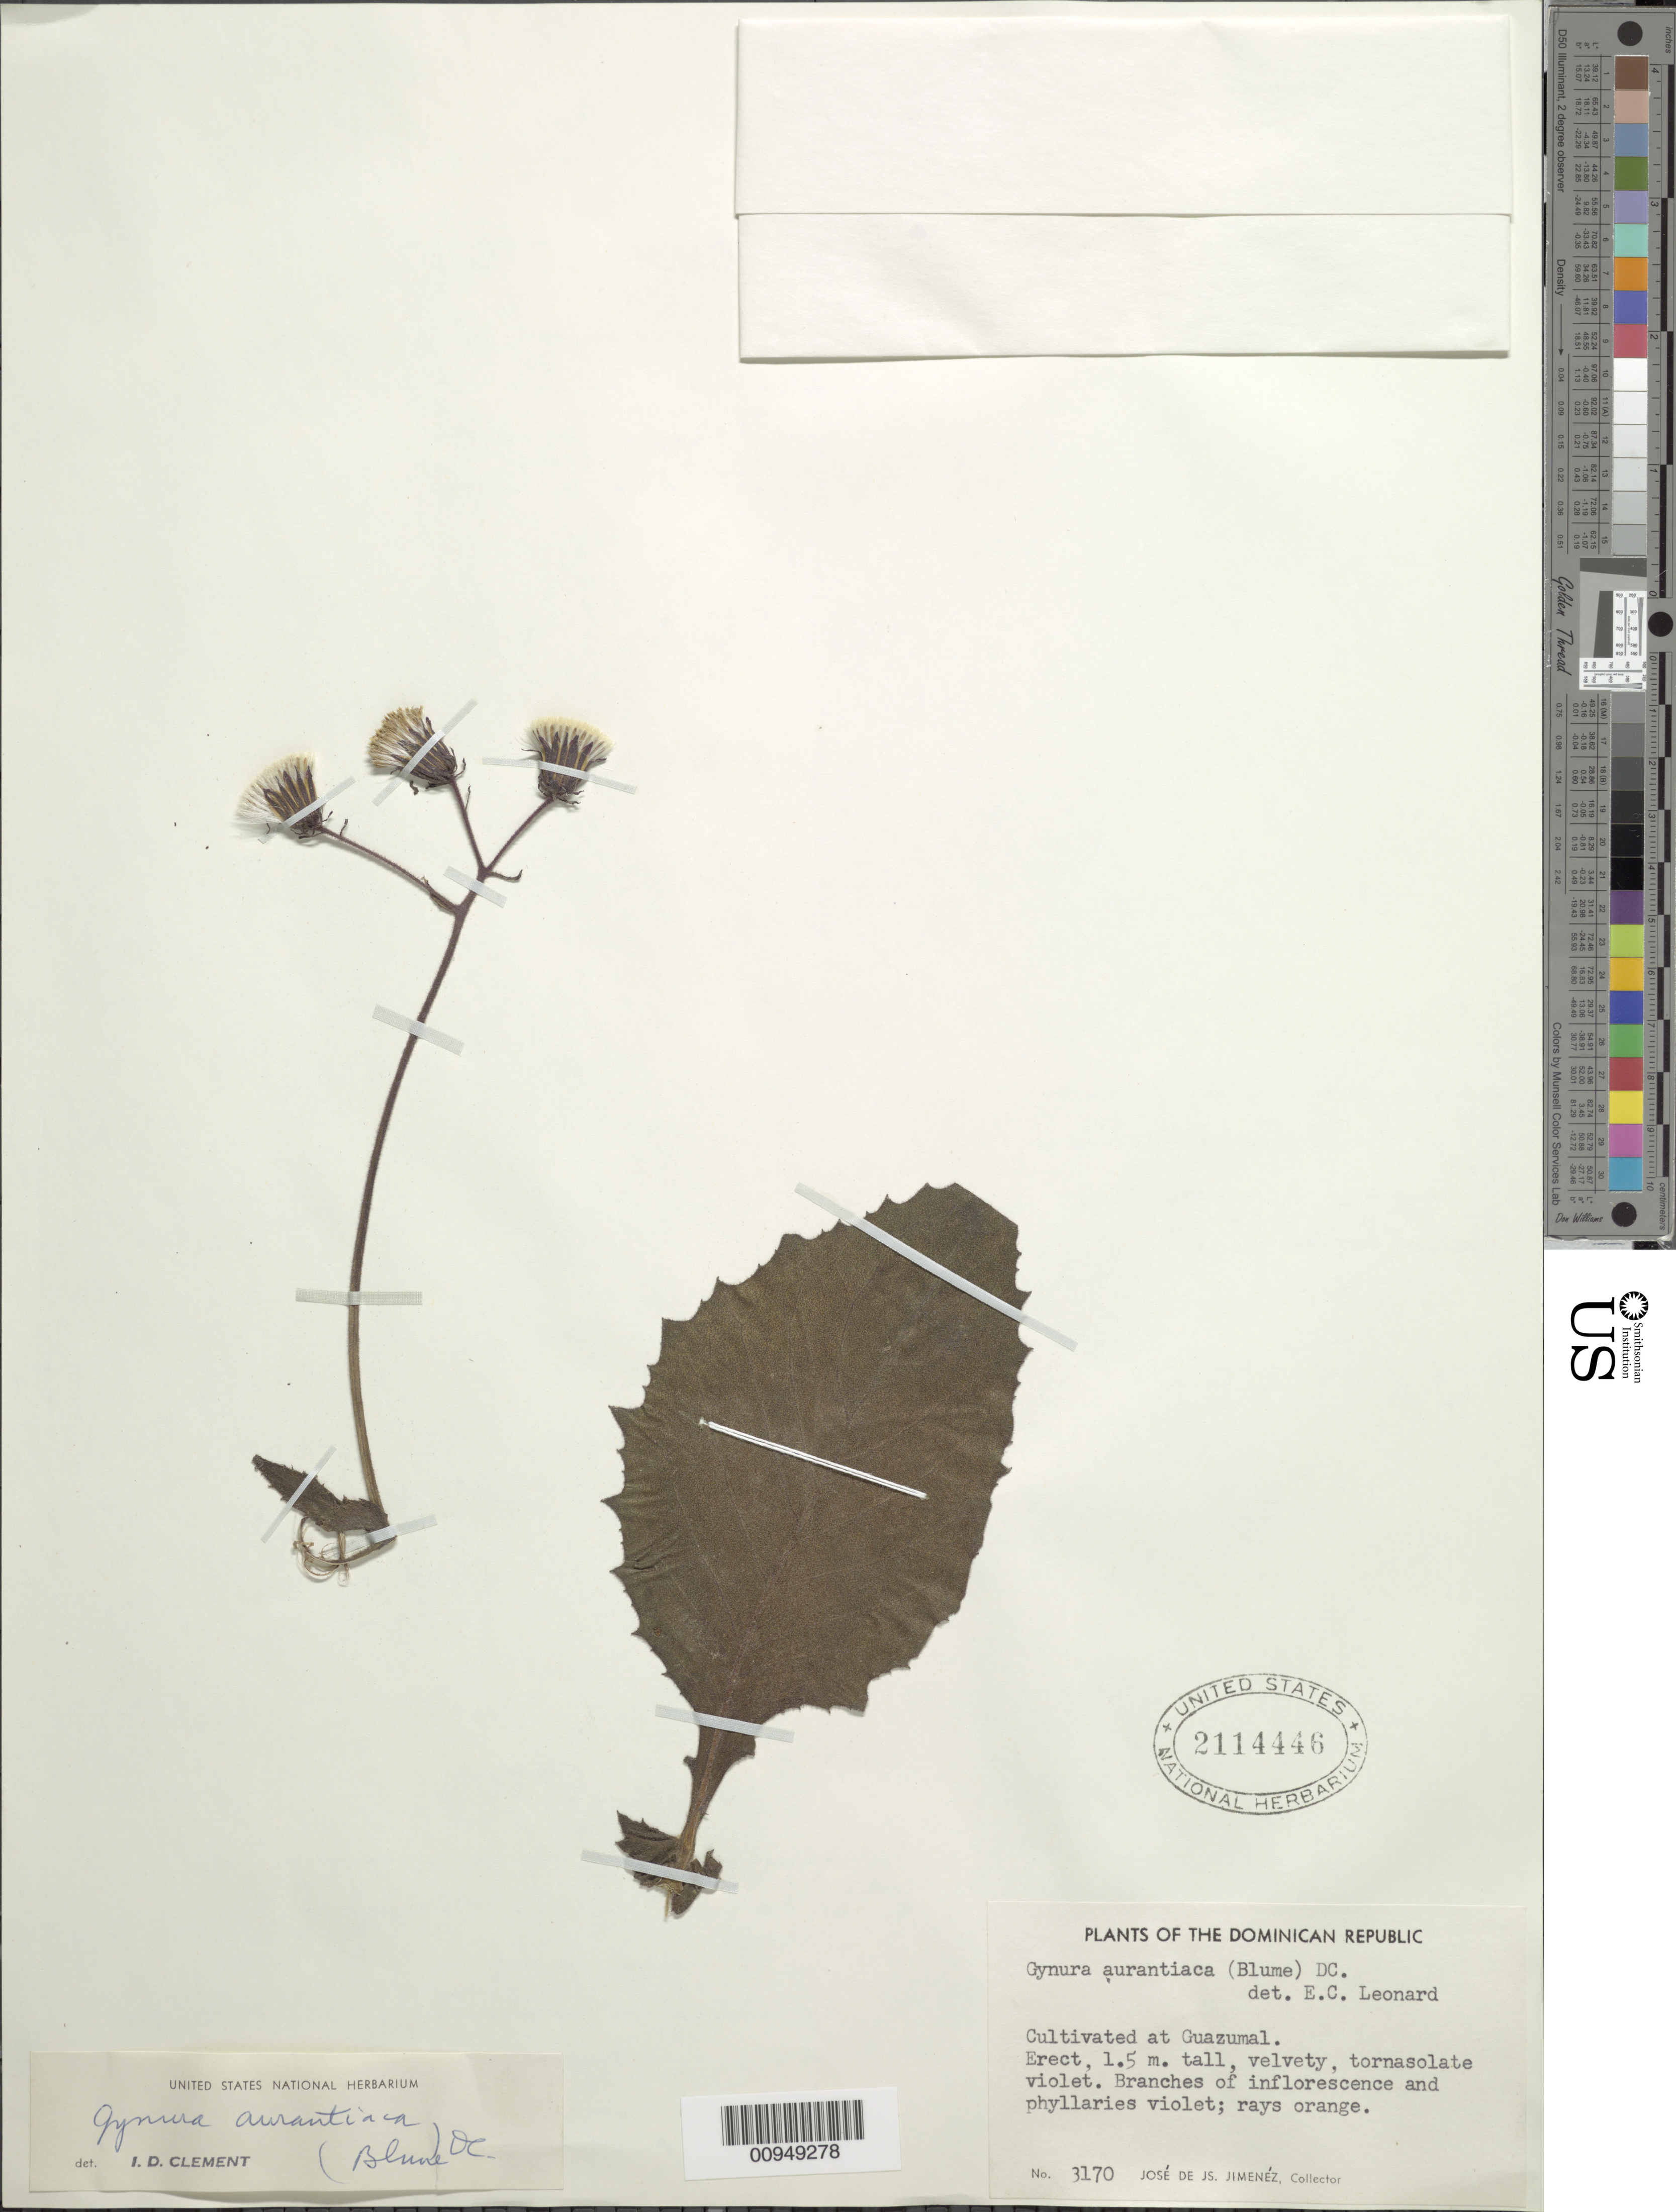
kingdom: Plantae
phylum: Tracheophyta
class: Magnoliopsida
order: Asterales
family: Asteraceae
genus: Gynura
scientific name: Gynura aurantiaca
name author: (Blume) DC.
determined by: Clement, I. D.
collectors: J. J. Jiménez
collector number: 3170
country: Dominican Republic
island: Hispaniola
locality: Guazumal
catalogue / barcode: US 2114446